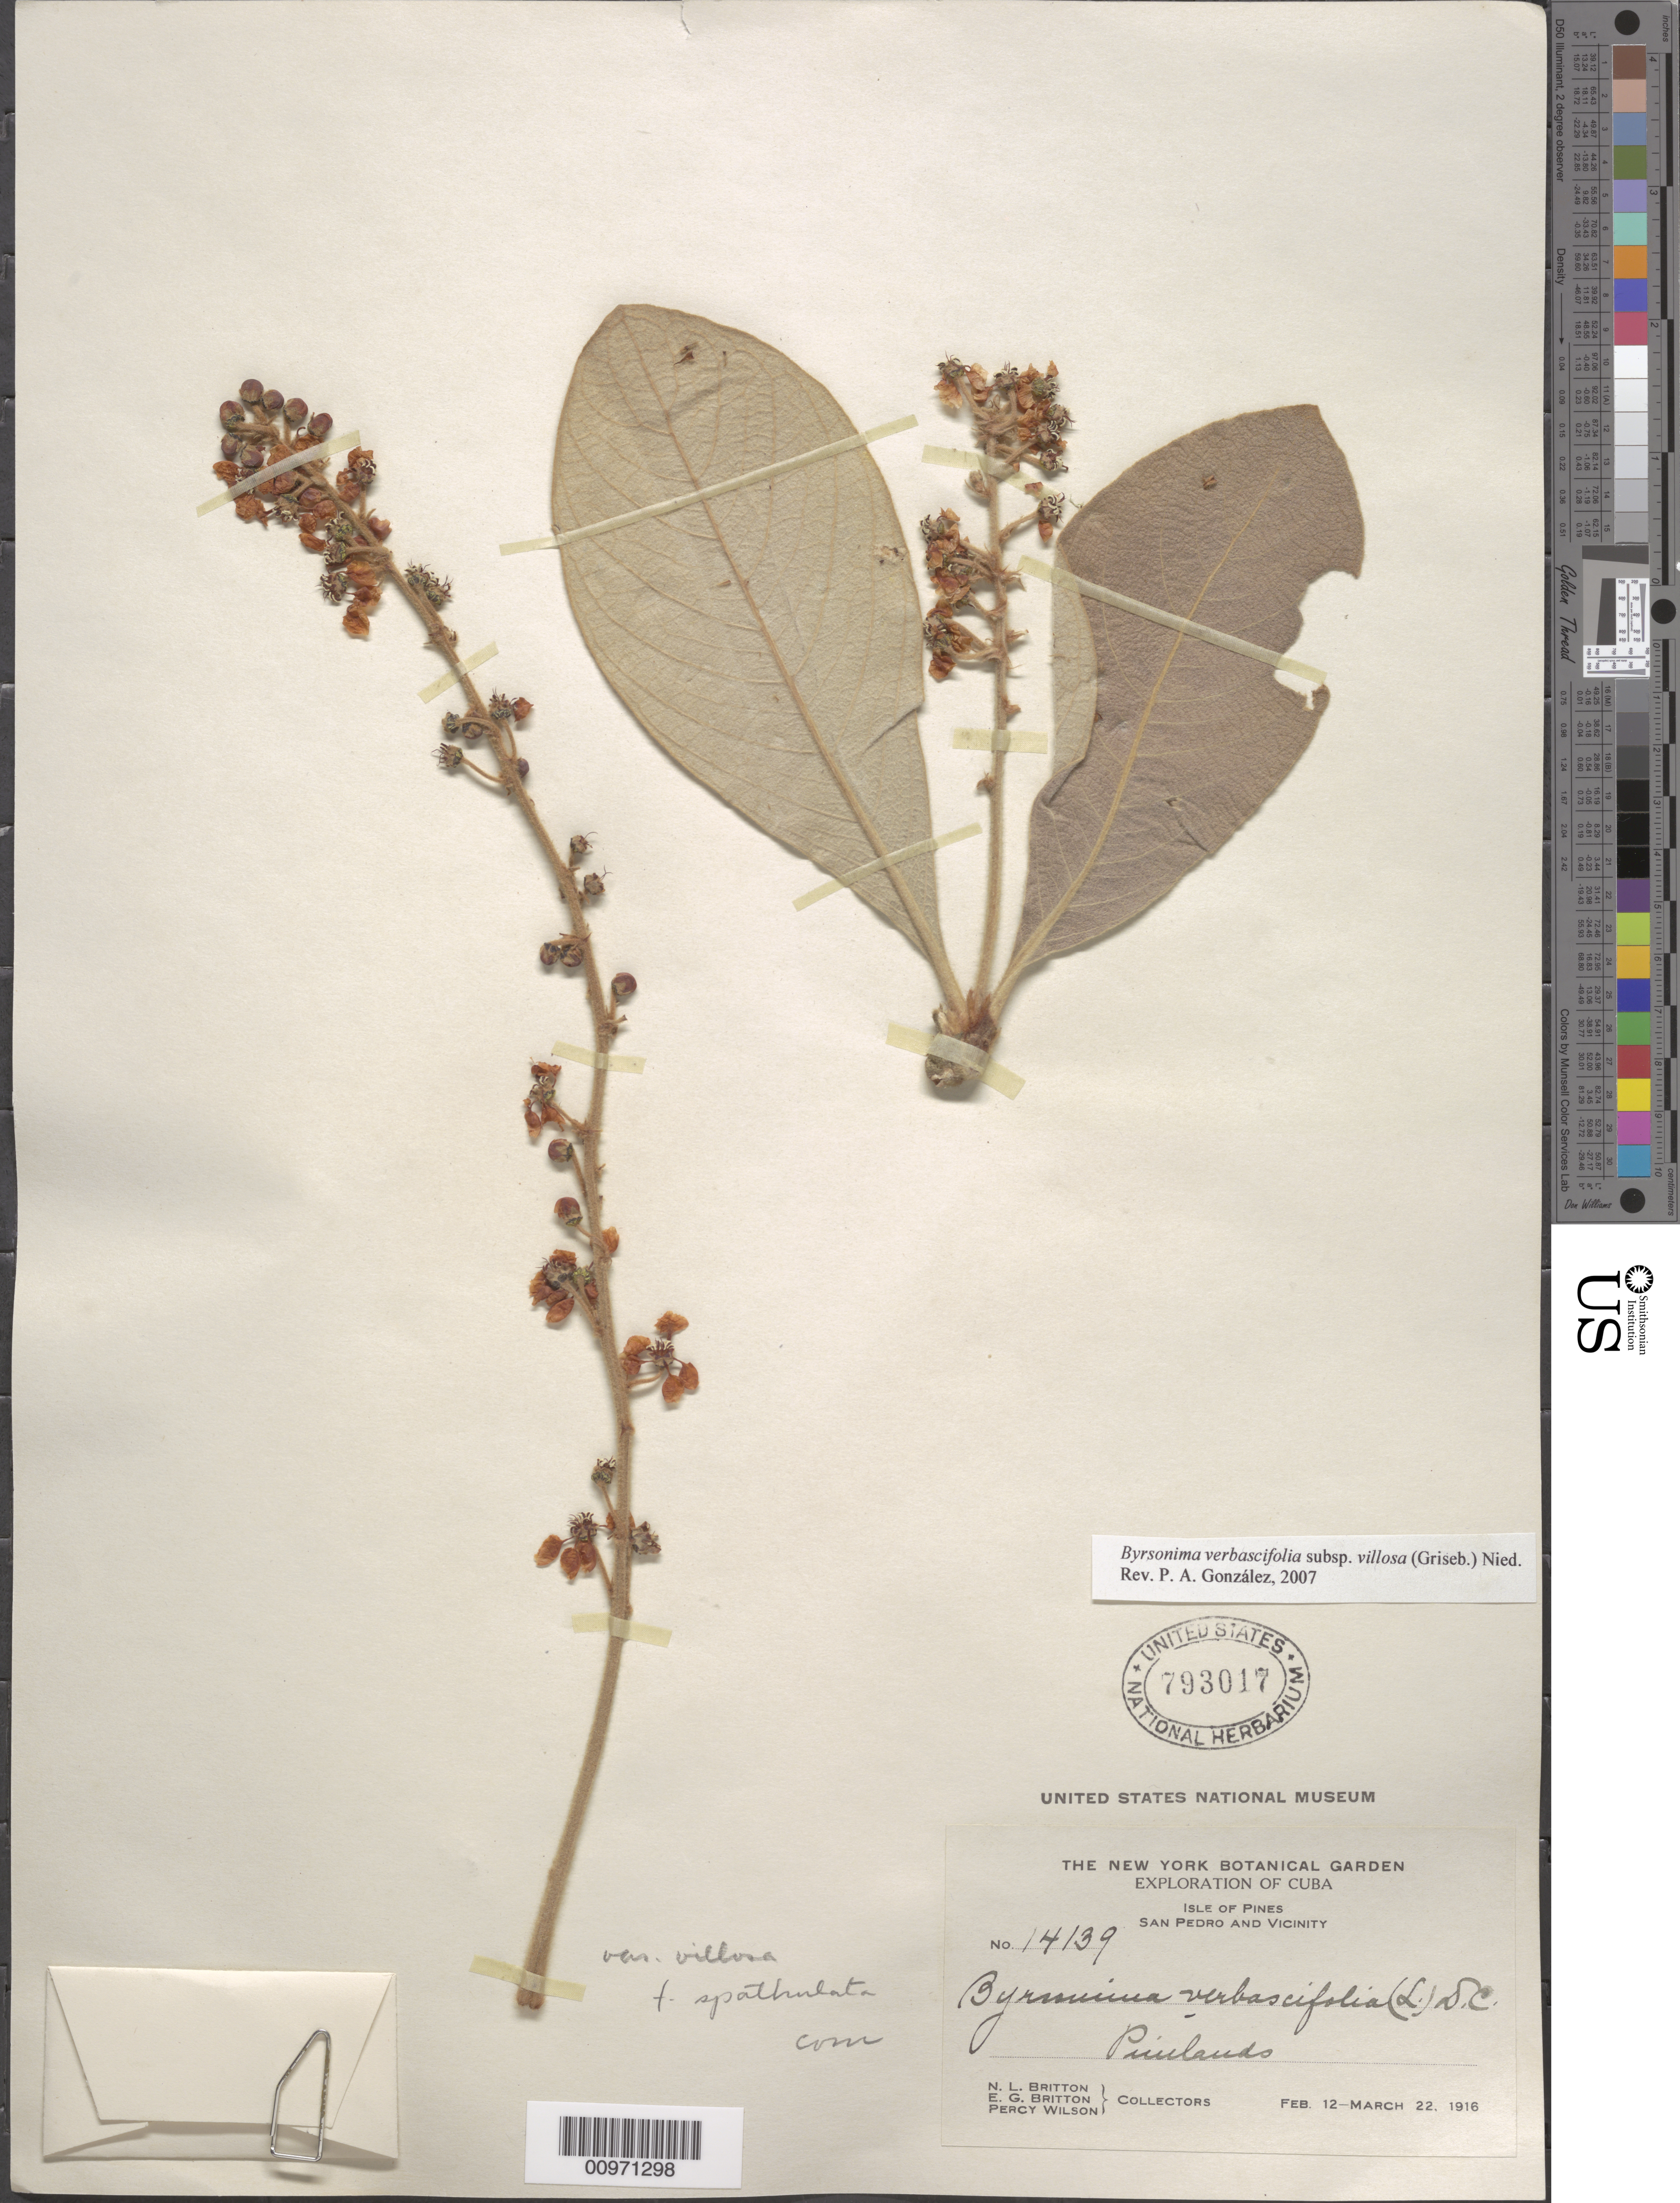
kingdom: Plantae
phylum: Tracheophyta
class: Magnoliopsida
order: Malpighiales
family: Malpighiaceae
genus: Byrsonima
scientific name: Byrsonima verbascifolia subsp. villosa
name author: (Griseb.) Nied.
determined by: González, P. A.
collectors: N. Britton, E. G. Britton & P. Wilson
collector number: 14139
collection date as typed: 12 Feb 1916 to 22 Mar 1916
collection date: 1916-02-12/1916-03-22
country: Cuba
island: Isla de la Juventud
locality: San Pedro and vicinity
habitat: Pinelands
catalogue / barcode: US 793017